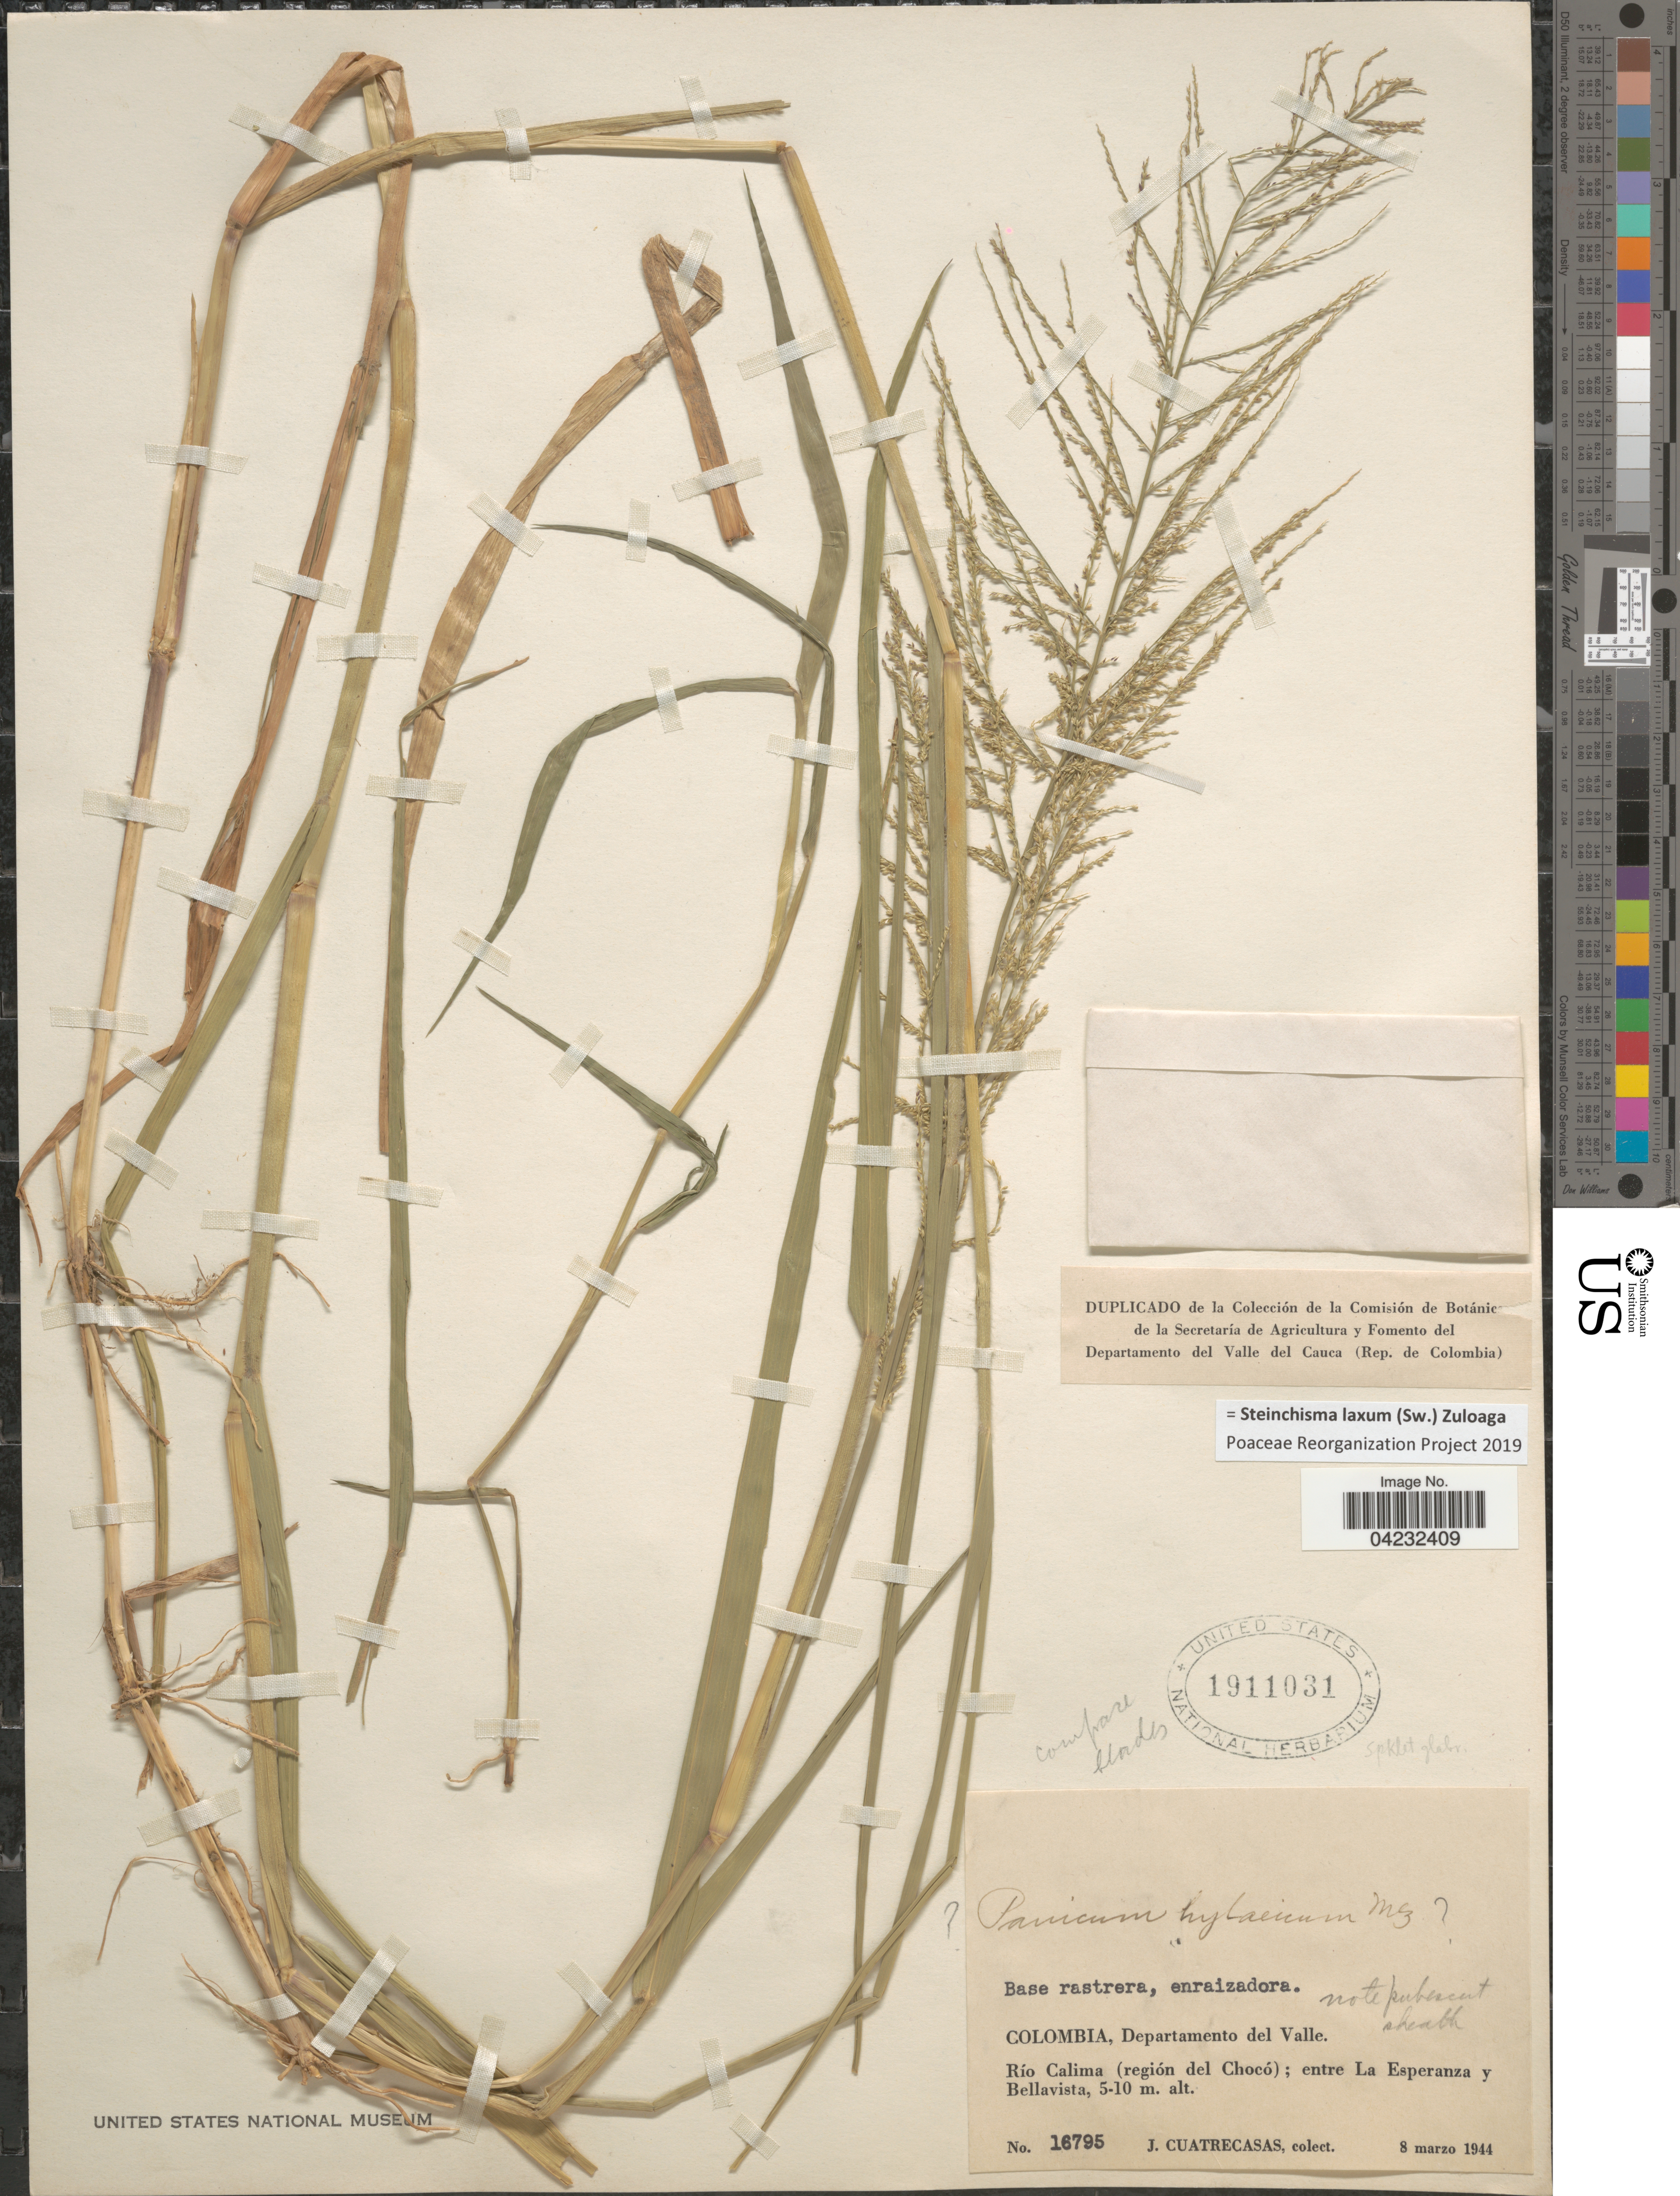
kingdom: Plantae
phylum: Tracheophyta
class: Liliopsida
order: Poales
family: Poaceae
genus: Steinchisma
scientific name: Steinchisma laxum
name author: (Sw.) Zuloaga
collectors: J. Cuatrecasas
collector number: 16795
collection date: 1944-03-08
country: Colombia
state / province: Valle del Cauca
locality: Departamento del Valle. Río Calima (región del Chocó); entre La Esperanza y Bellavista.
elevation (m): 5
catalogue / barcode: US 1911031